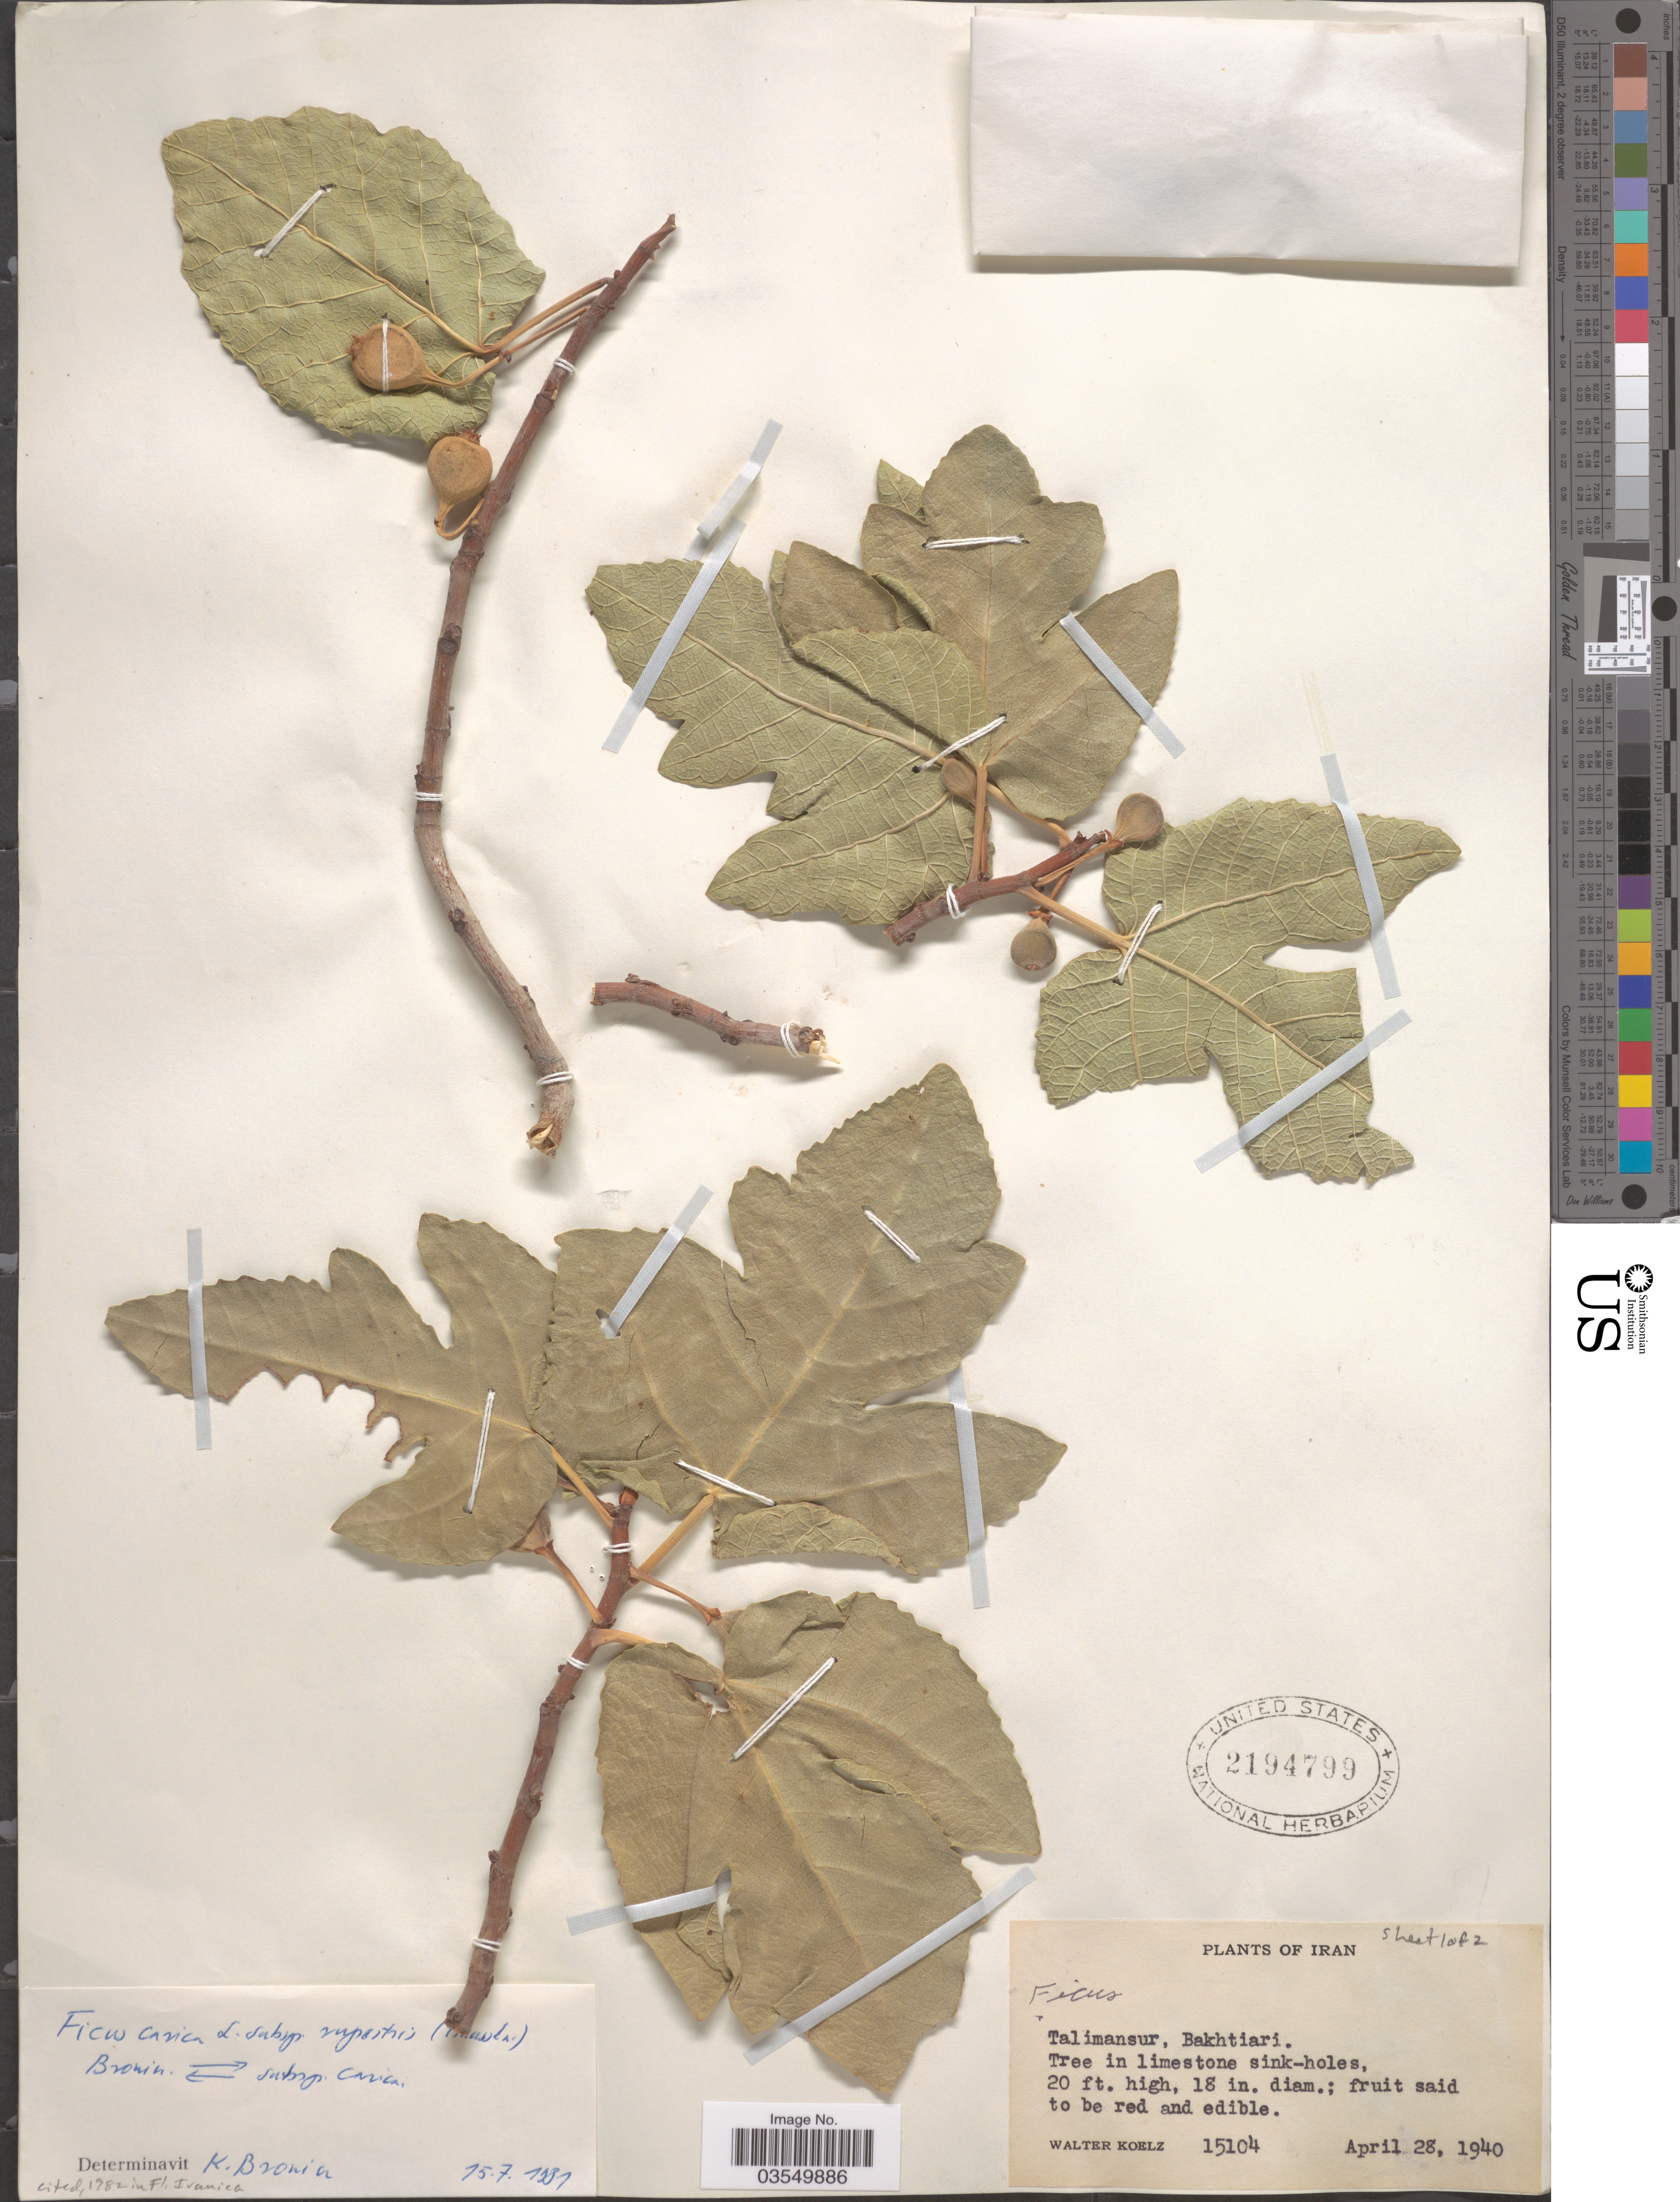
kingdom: Plantae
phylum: Tracheophyta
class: Magnoliopsida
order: Rosales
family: Moraceae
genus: Ficus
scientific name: Ficus carica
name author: L.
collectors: W. N. Koelz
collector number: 15104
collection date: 1940-04-28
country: Iran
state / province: Chahar Mahaal and Bakhtiari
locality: Talimansur, Bakhtiari.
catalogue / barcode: US 2194799